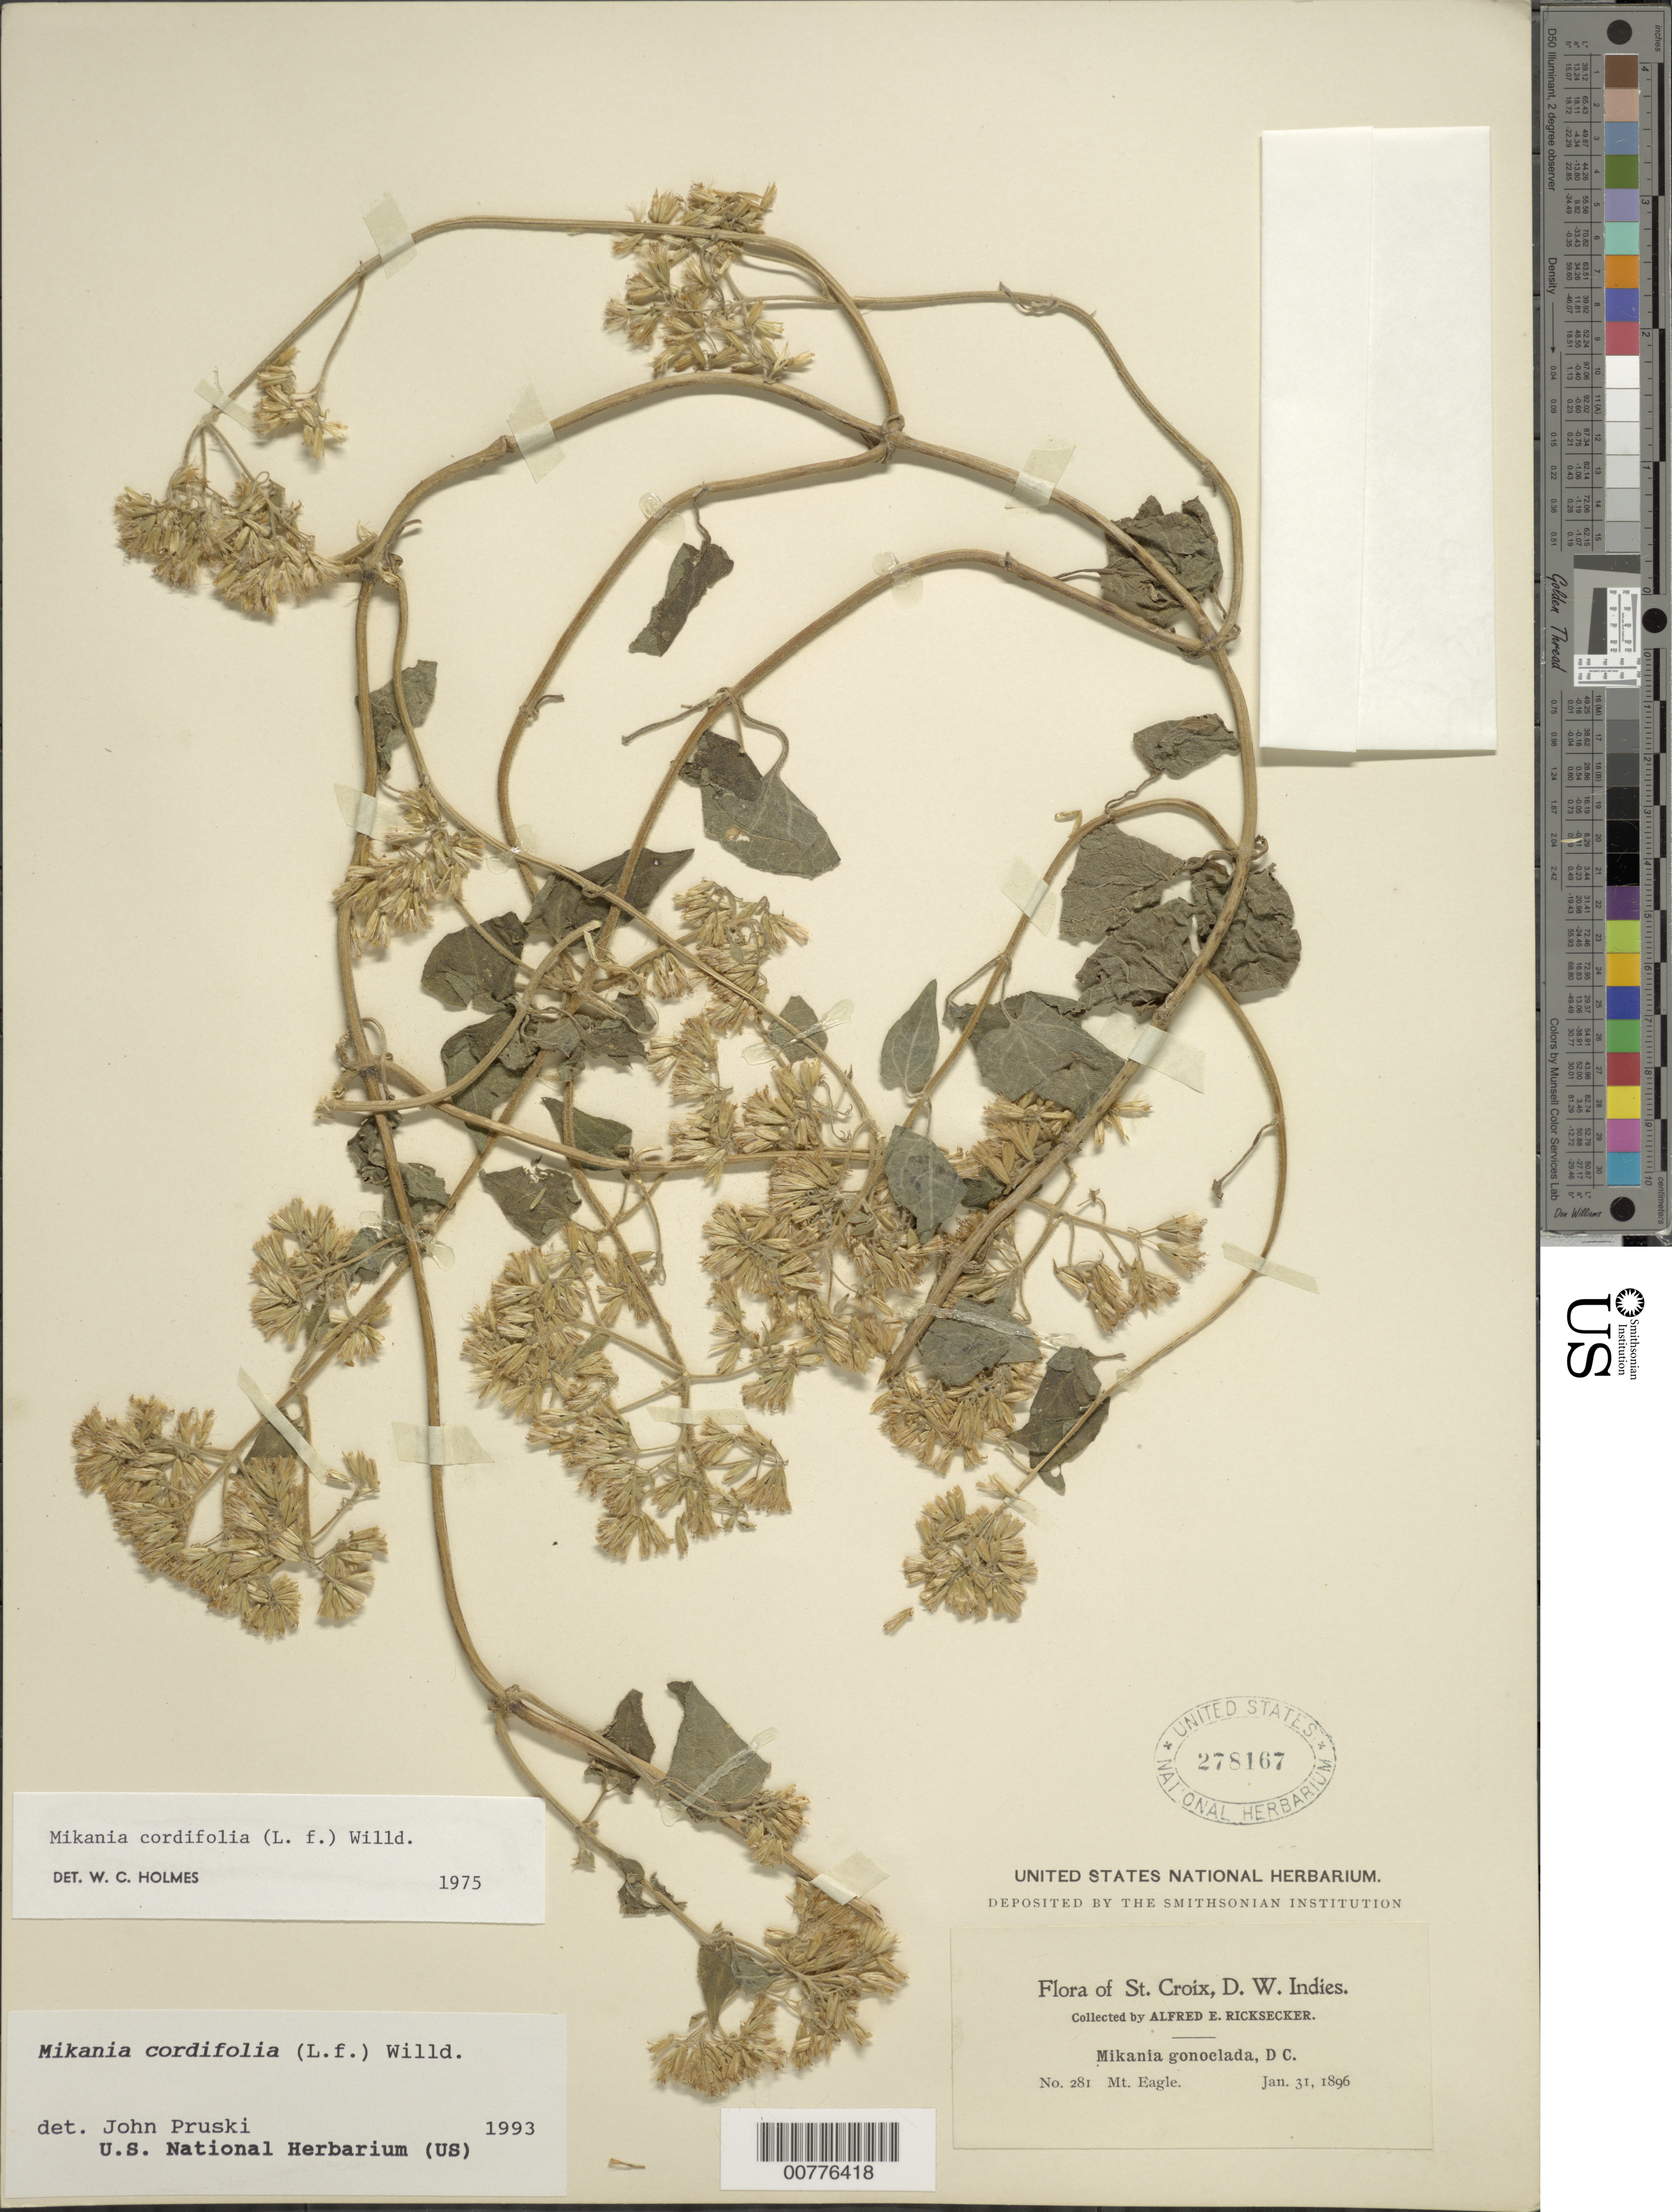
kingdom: Plantae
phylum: Tracheophyta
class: Magnoliopsida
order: Asterales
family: Asteraceae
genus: Mikania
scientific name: Mikania cordifolia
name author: Kunth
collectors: A. E. Ricksecker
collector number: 281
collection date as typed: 31 Jan 1896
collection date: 1896-01-31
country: U.S. Virgin Islands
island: St. Croix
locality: Mt. Eagle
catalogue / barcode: US 278167